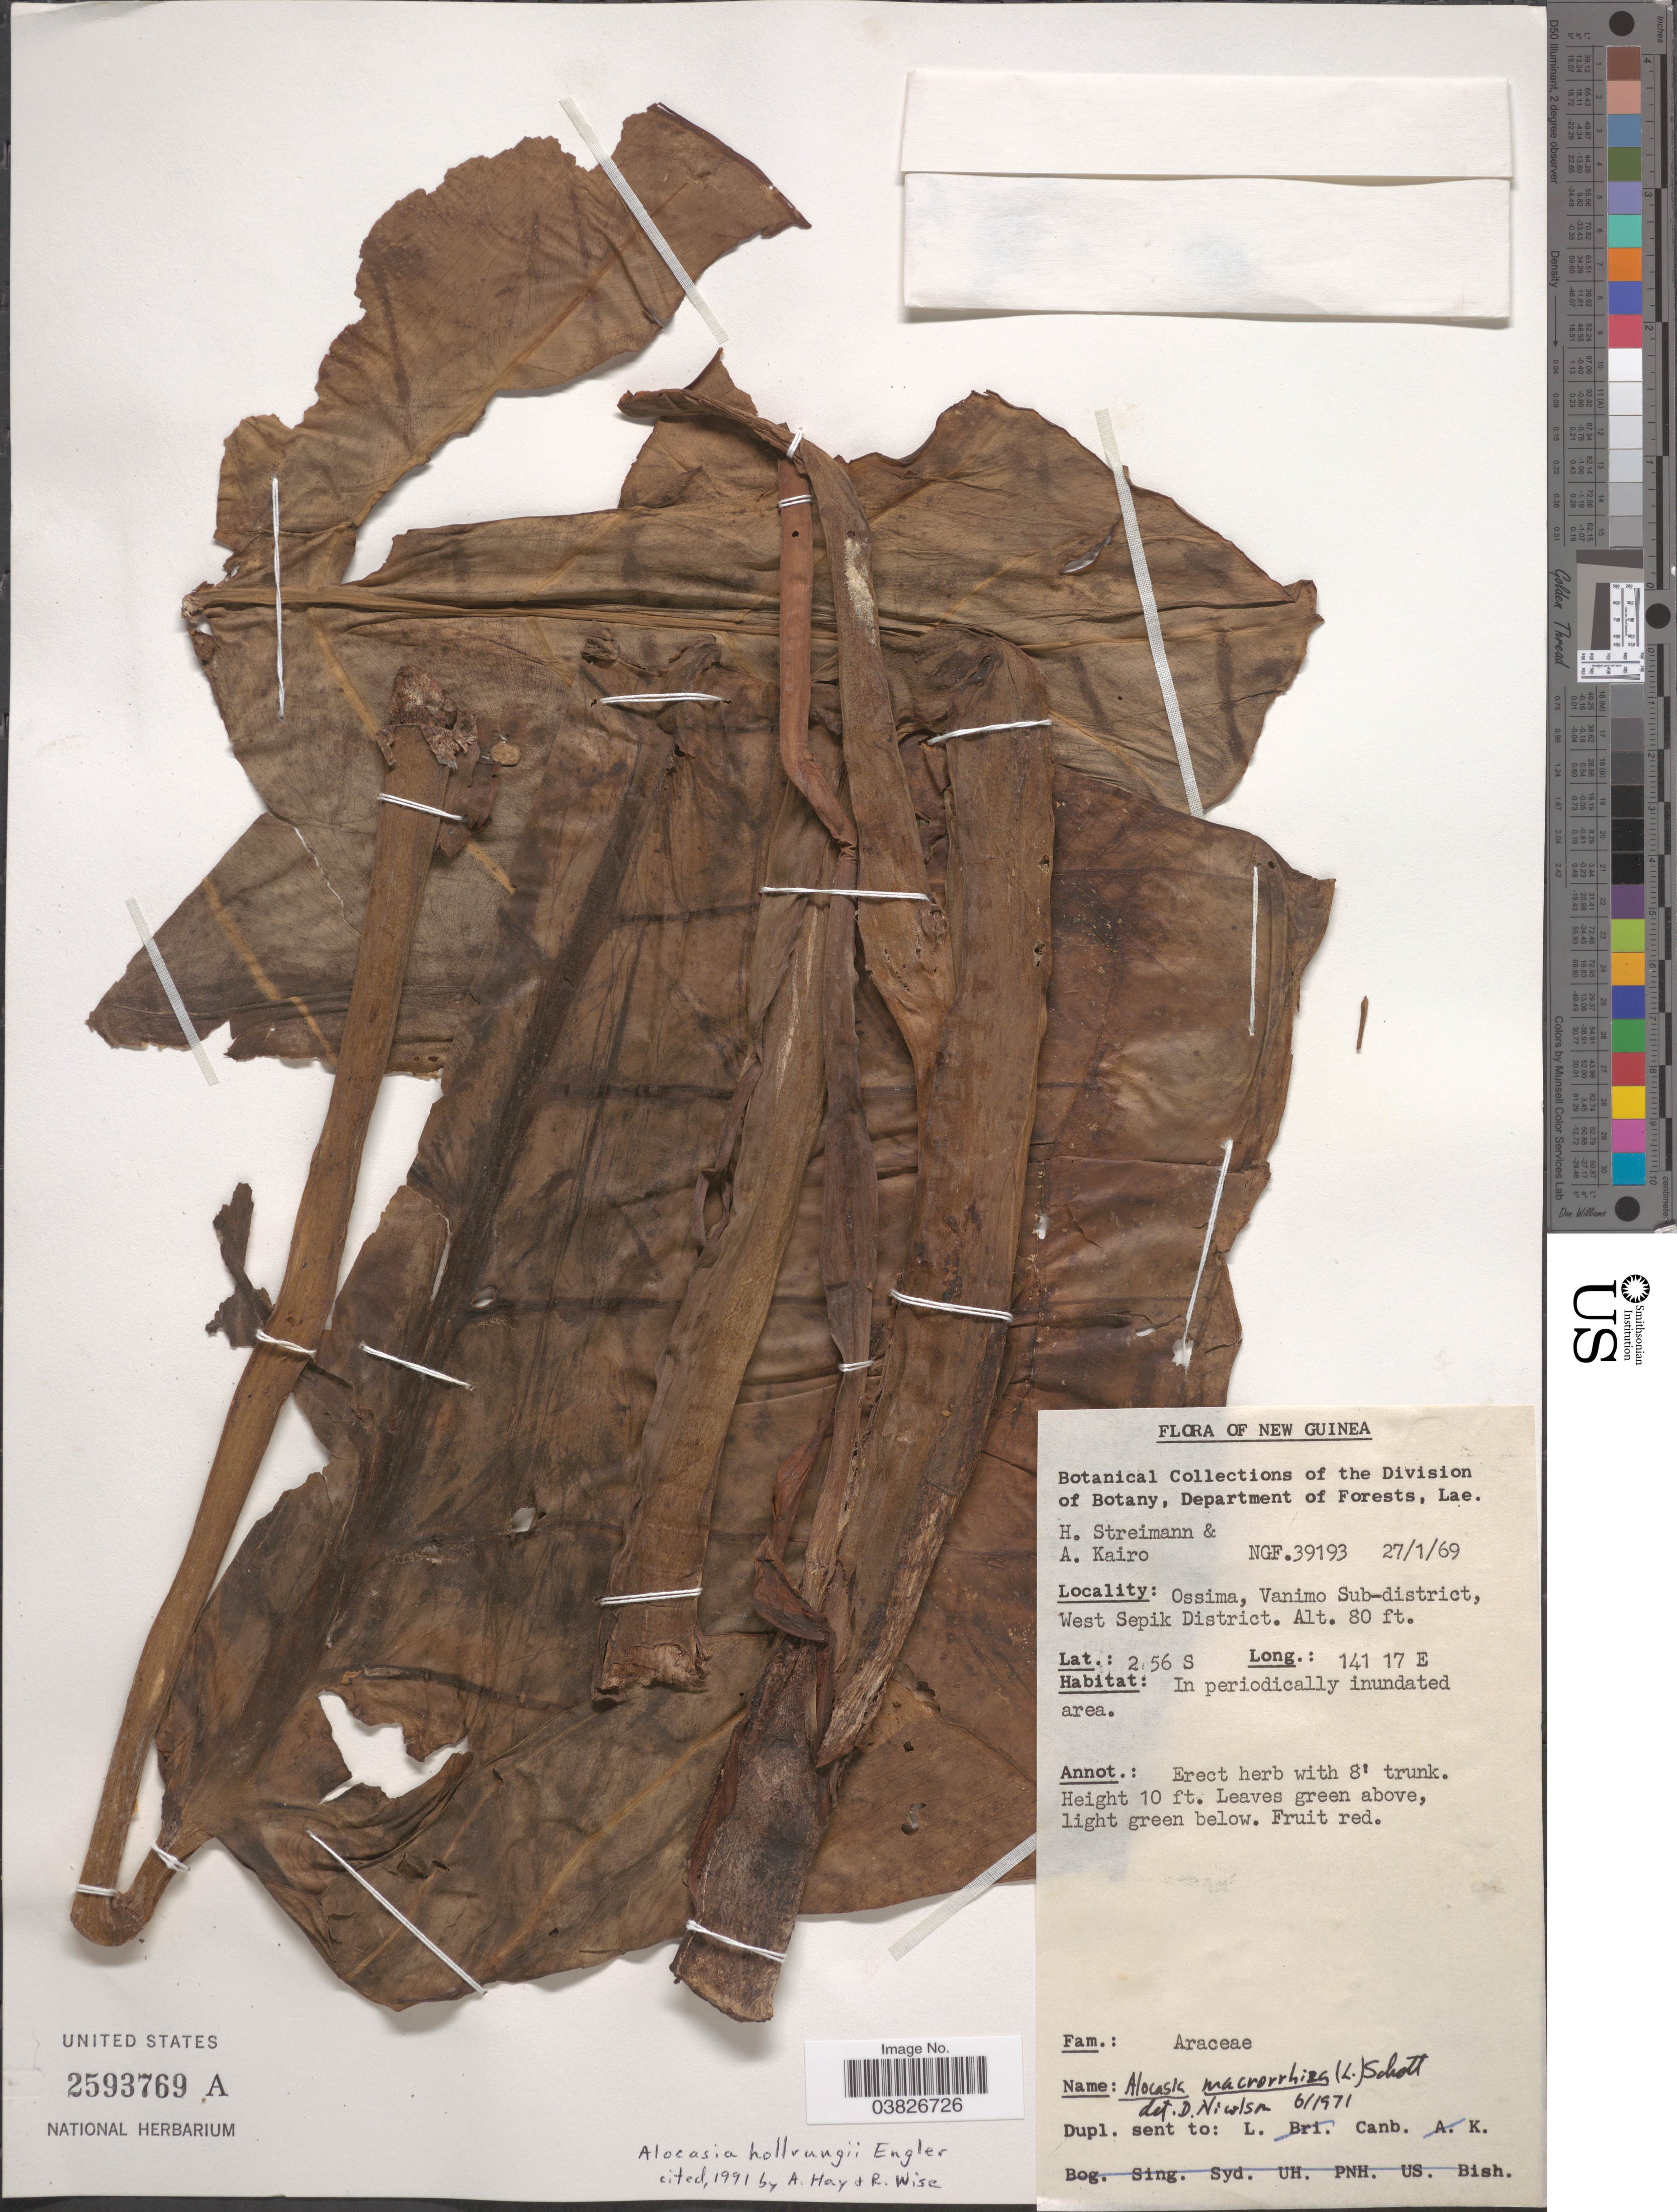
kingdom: Plantae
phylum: Tracheophyta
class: Liliopsida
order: Alismatales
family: Araceae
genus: Alocasia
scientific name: Alocasia hollrungii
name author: Endl.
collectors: H. Streimann & A. Kairo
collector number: NGF 39193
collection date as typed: Transcribed d/m/y: 27/1/69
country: Papua New Guinea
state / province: Sandaun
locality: New Guinea. Ossima, Vanimo Sub-district, West Sepik District.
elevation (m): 24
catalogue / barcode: US 2593769A